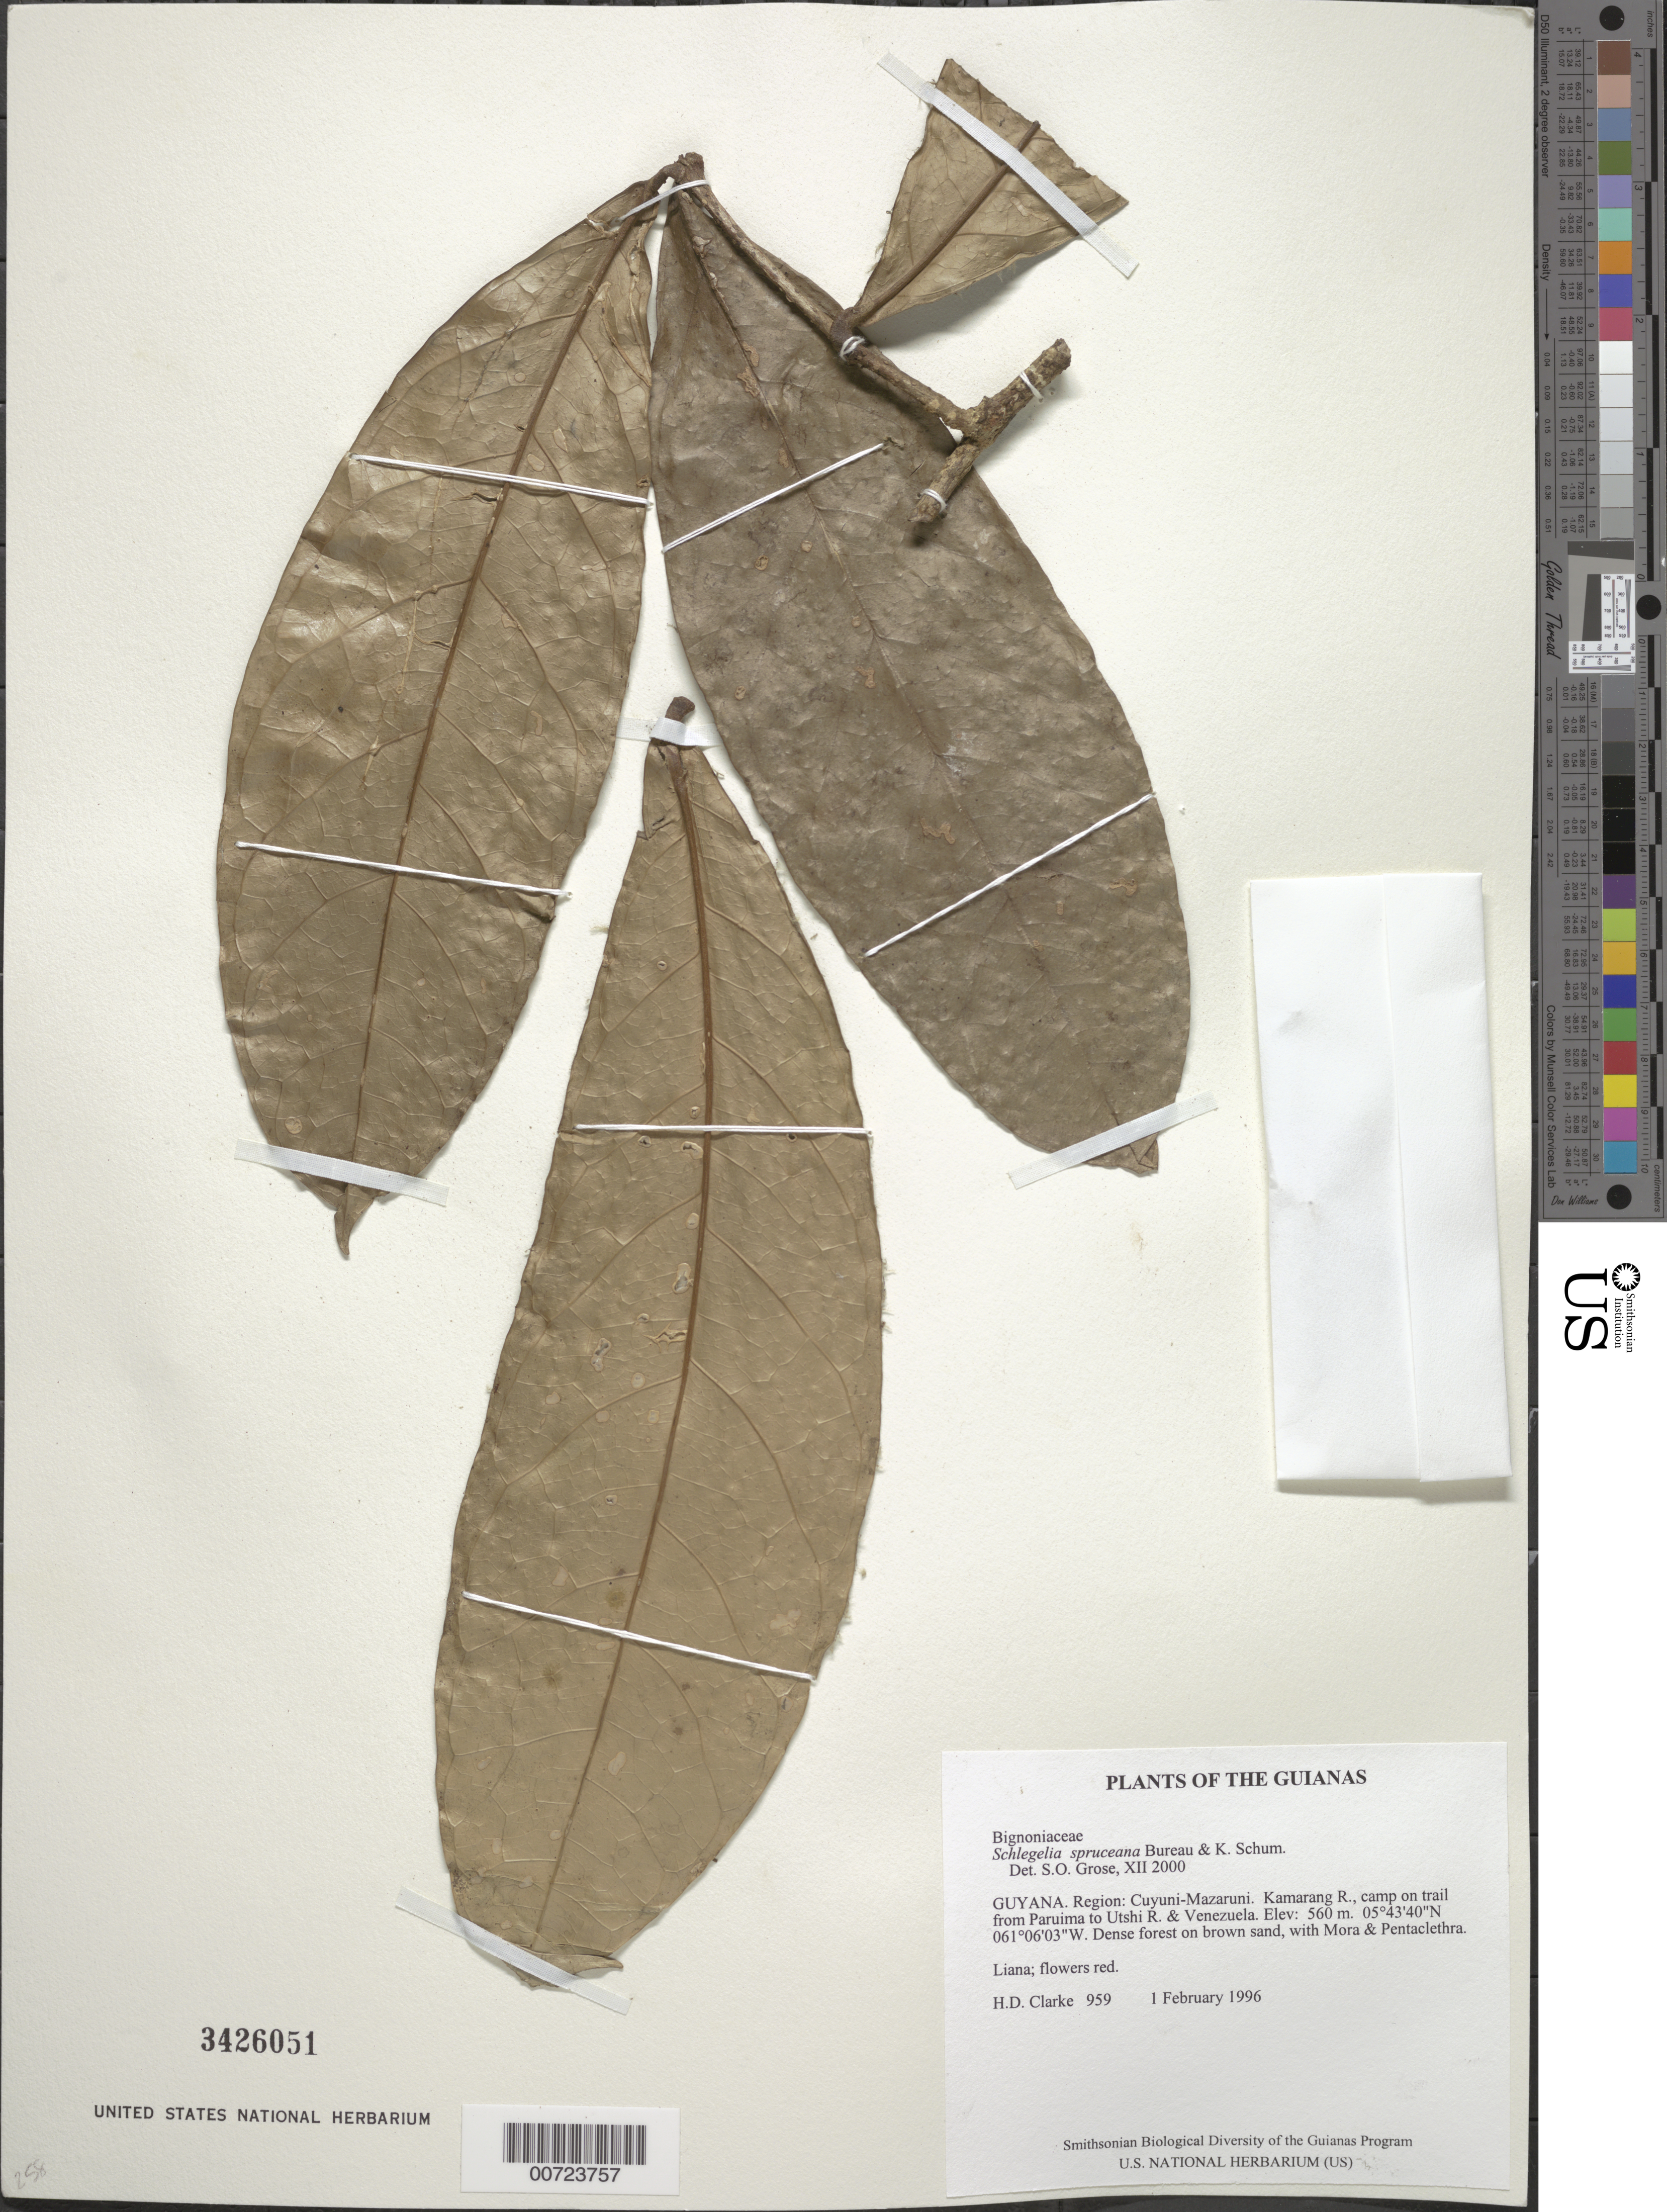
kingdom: Plantae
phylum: Tracheophyta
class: Magnoliopsida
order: Lamiales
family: Schlegeliaceae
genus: Schlegelia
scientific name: Schlegelia spruceana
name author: Bureau & K. Schum.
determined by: Grose, S. O.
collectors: H. D. Clarke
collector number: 959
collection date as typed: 1 February 1996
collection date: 1996-02-01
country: Guyana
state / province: Cuyuni-Mazaruni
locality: Kamarang R., camp on trail from Paruima to Utshi R. & Venezuela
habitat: Dense forest on brown sand, with Mora & Pentaclethra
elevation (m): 560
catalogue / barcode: US 3426051